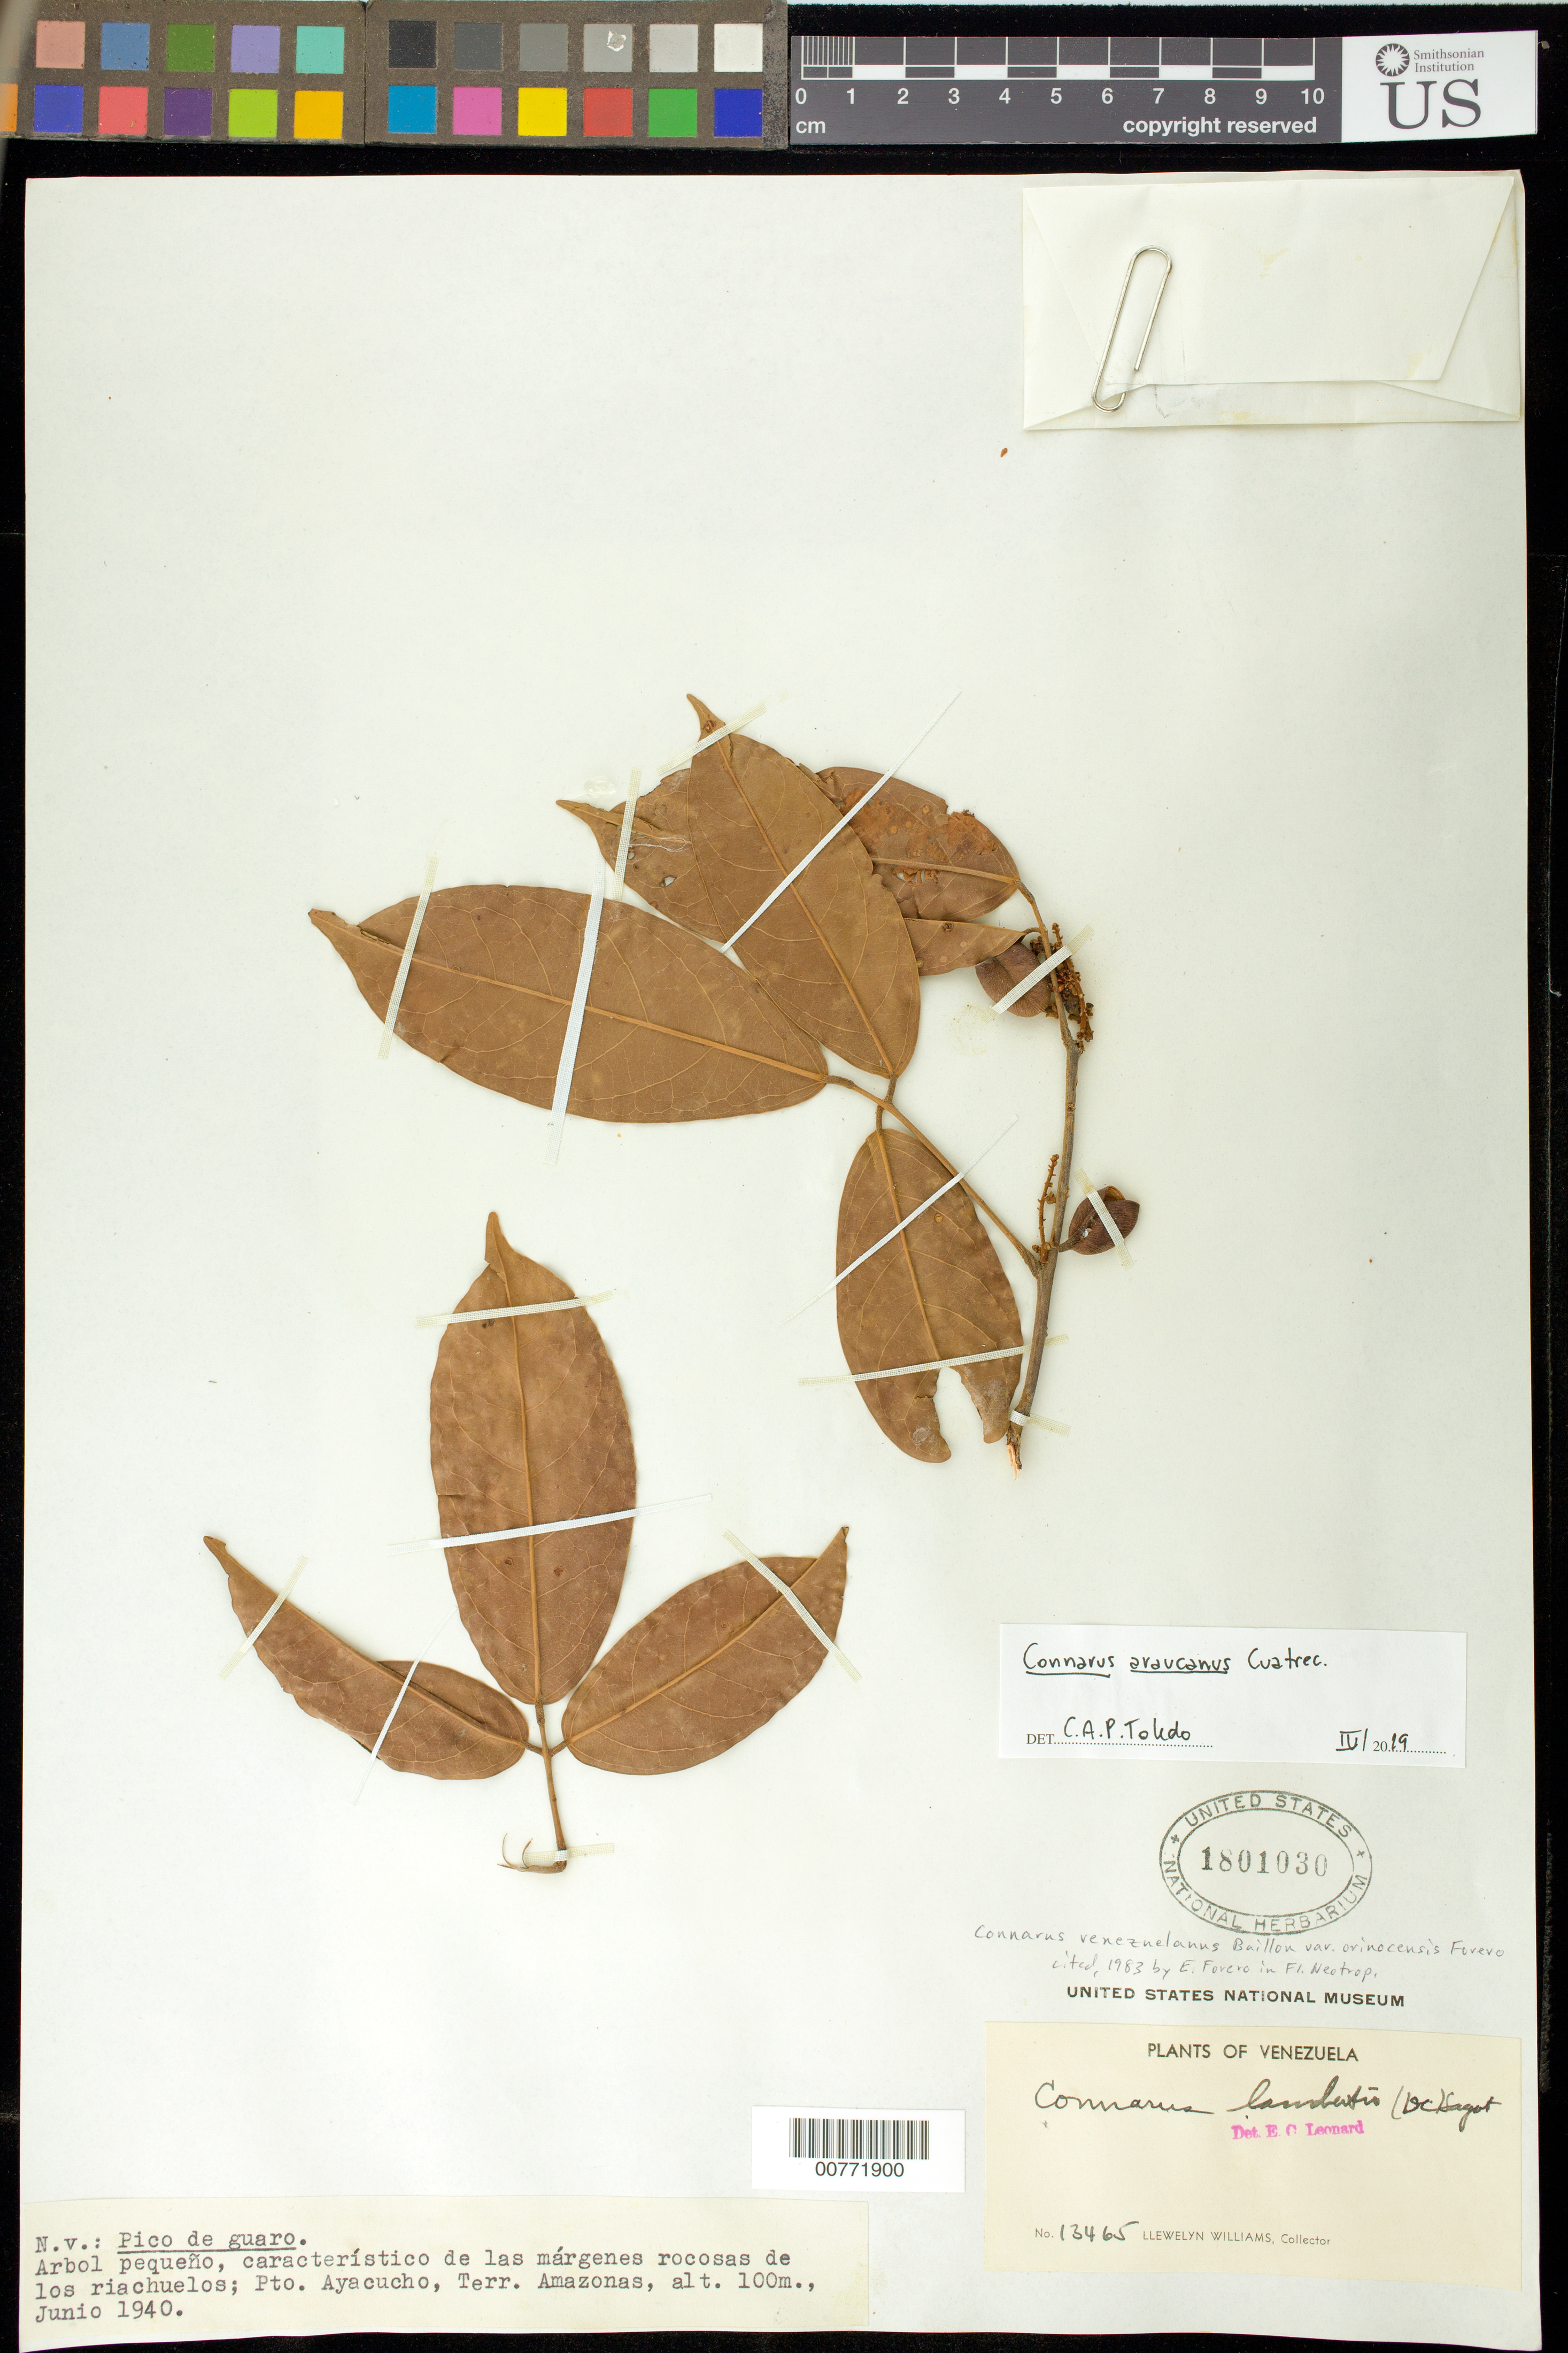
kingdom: Plantae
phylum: Tracheophyta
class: Magnoliopsida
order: Oxalidales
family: Connaraceae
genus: Connarus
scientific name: Connarus araucanus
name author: Cuatrec.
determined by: Toledo, Cassio Augusto Patrocinio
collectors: Ll. Williams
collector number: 13465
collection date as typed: Jun-40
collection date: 1940-06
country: Venezuela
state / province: Amazonas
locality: Puerto Ayacucho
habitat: Márgenes rocosas de los riachuelos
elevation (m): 100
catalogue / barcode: US 1801030